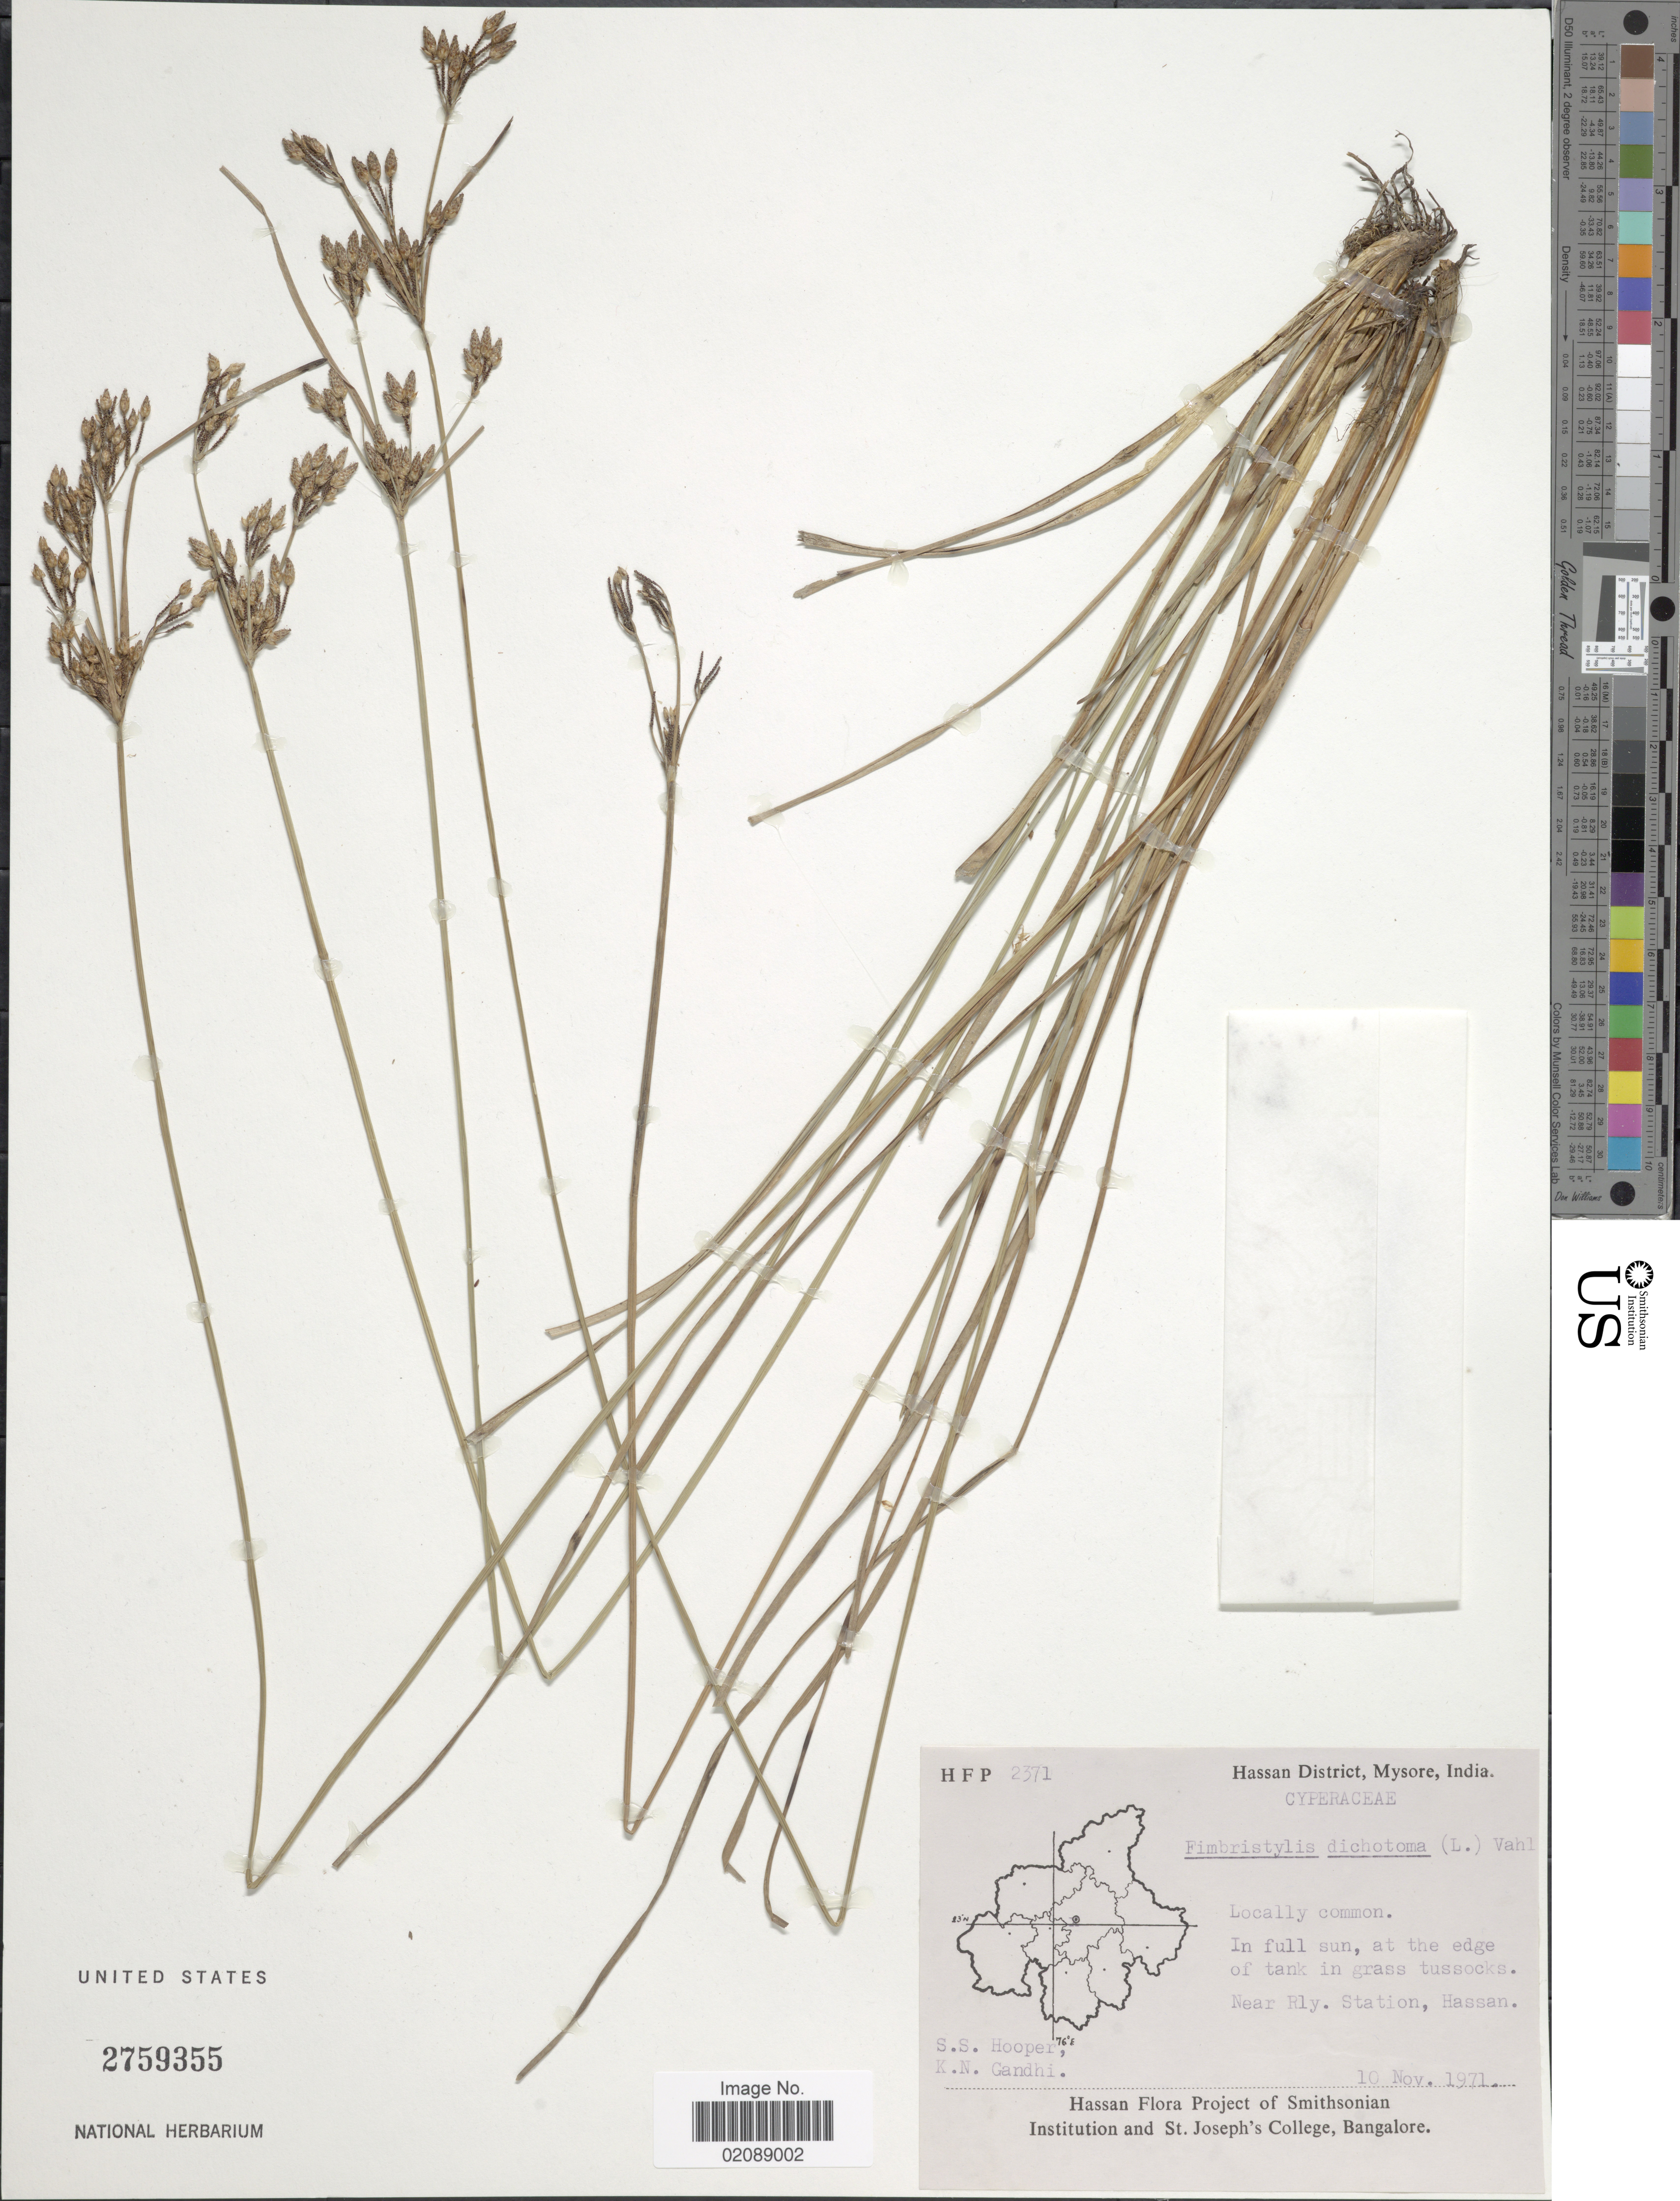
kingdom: Plantae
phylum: Tracheophyta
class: Liliopsida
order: Poales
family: Cyperaceae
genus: Fimbristylis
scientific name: Fimbristylis dichotoma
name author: (L.) Vahl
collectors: S. S. Hooper & K. N. Gandhi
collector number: H F P 2371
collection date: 1971-11-10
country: India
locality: Hassan District, Mysore, In full sun, at the edge of tank in grass tussocks. Near Rly Station, Hassan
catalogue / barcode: US 2759355